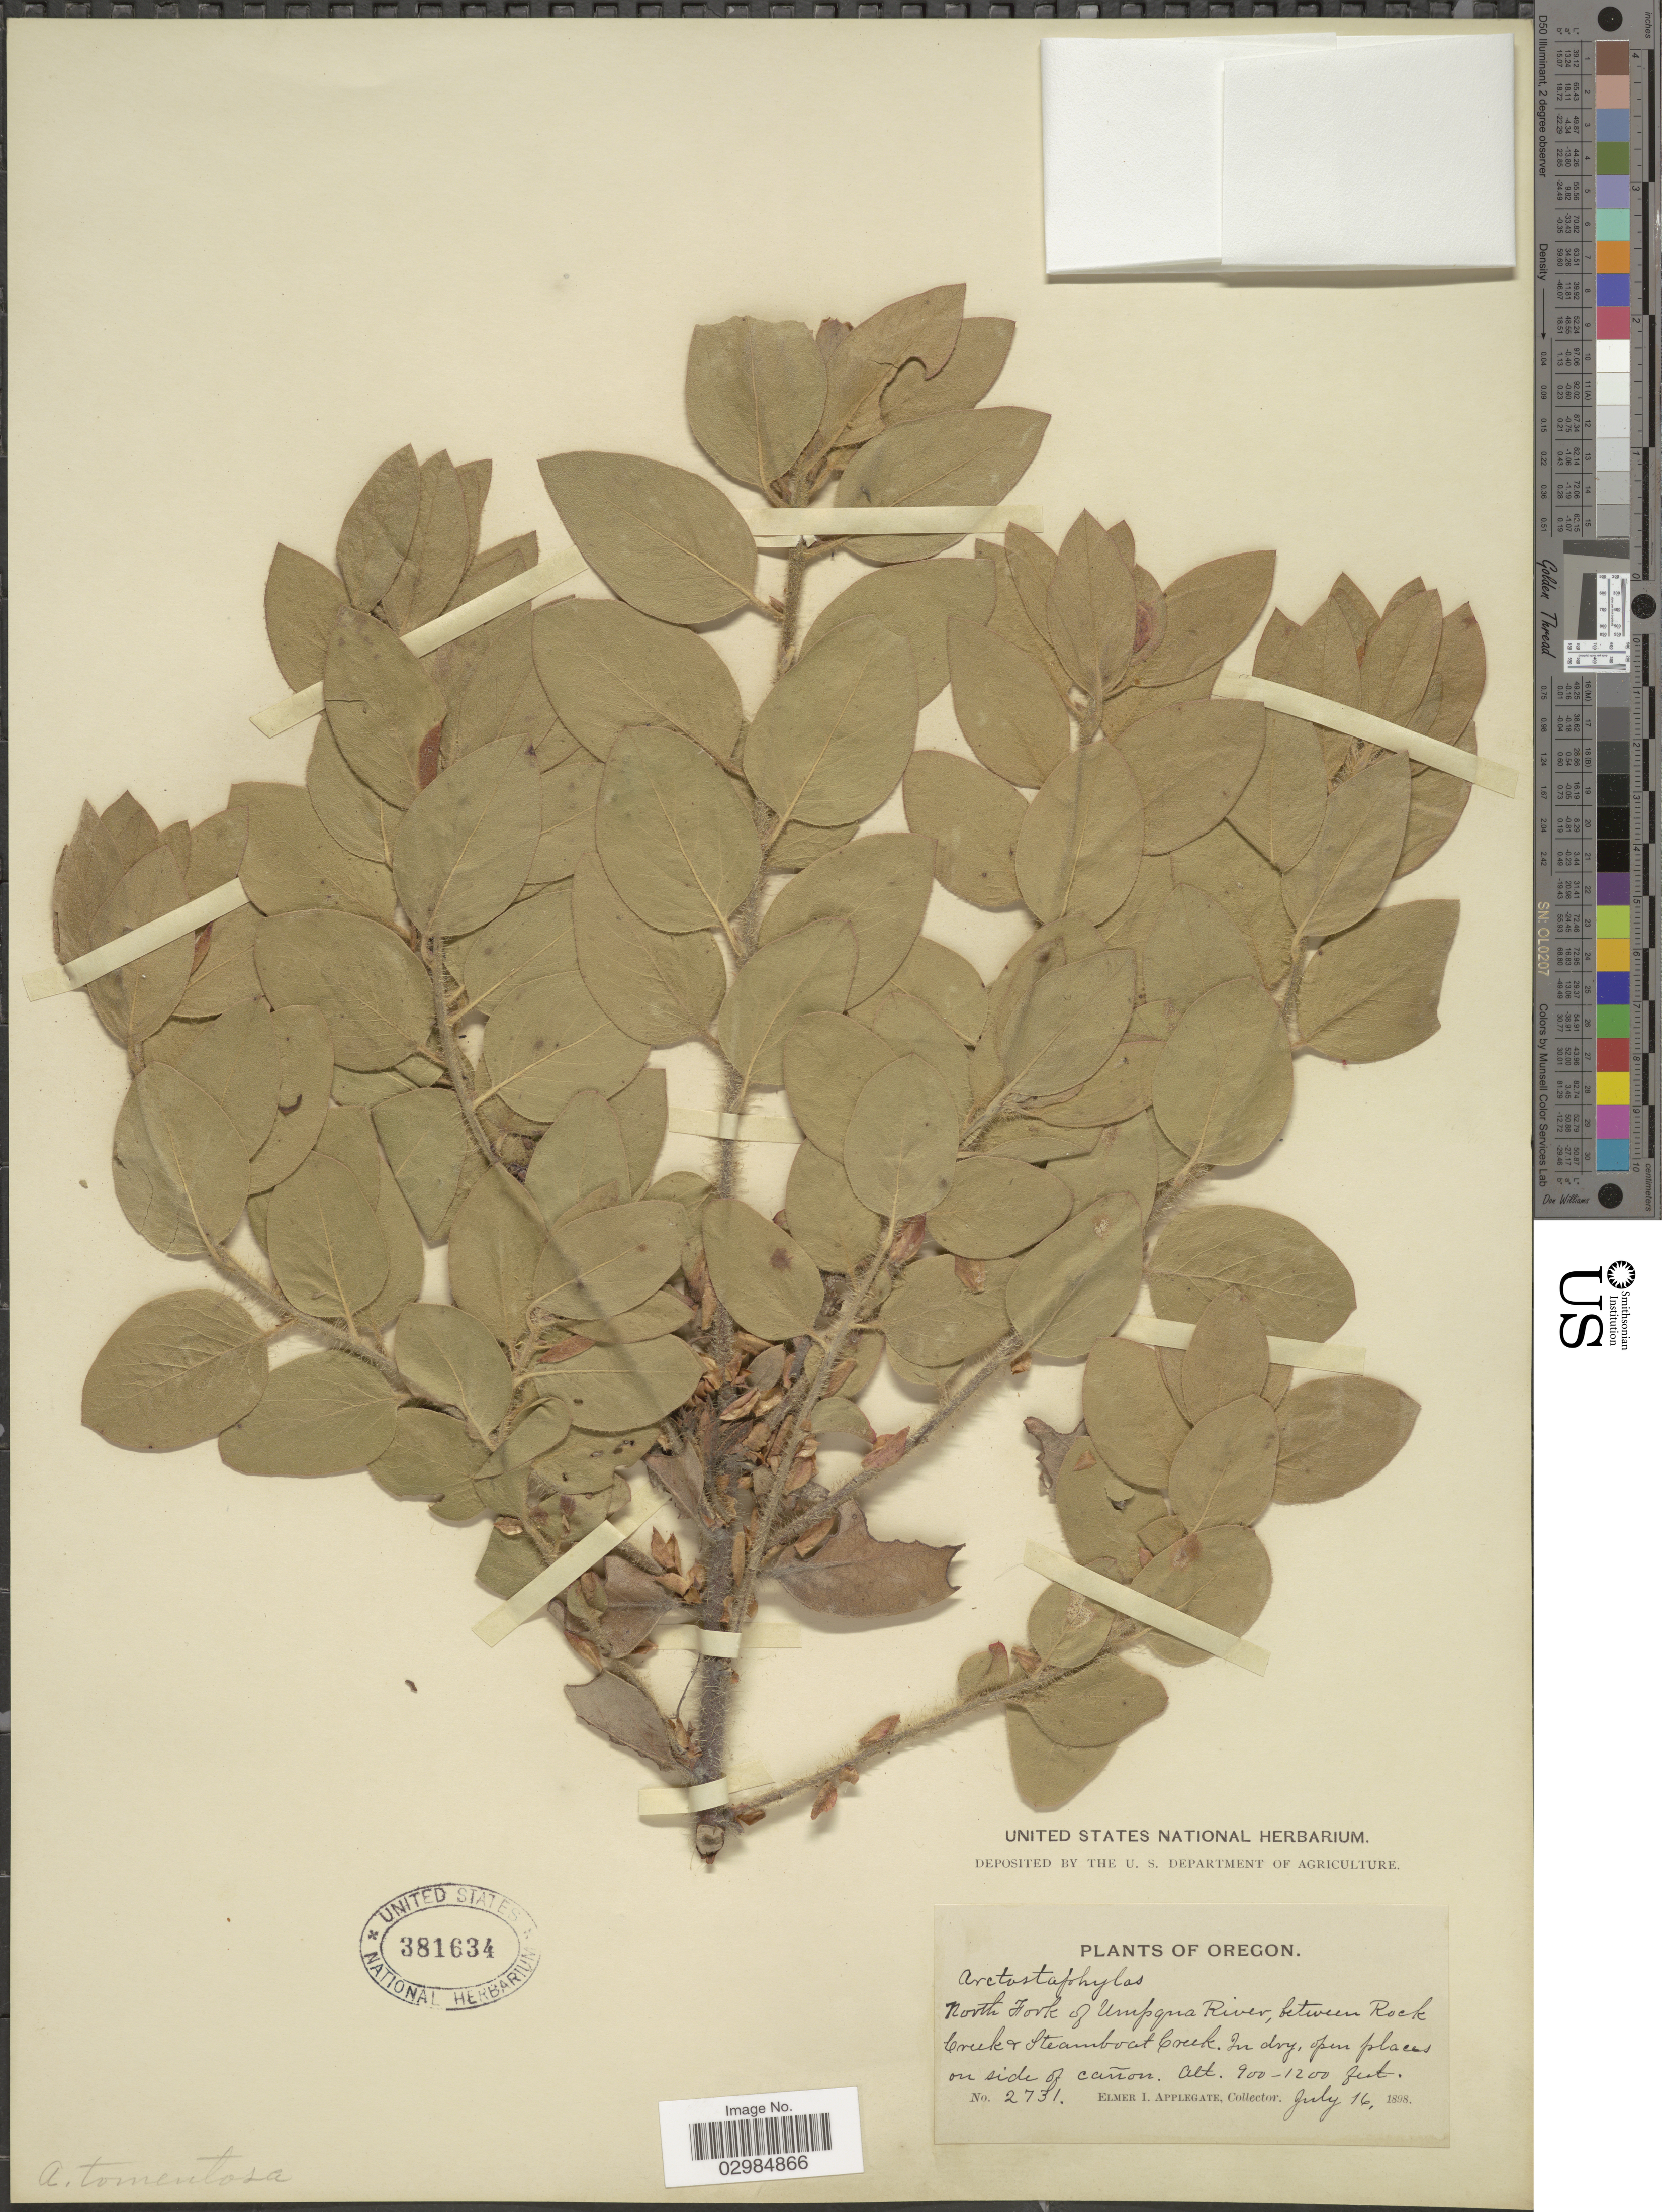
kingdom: Plantae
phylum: Tracheophyta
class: Magnoliopsida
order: Ericales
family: Ericaceae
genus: Arctostaphylos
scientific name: Arctostaphylos tomentosa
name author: (Pursh) Lindl.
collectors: E. I. Applegate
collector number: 2731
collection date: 1898-07-16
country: United States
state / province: Oregon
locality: North Fork of Umpqua River, between Rock Creek & Steamboat Creek. In dry, open places, on side of cañon.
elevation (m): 274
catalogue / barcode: US 381634